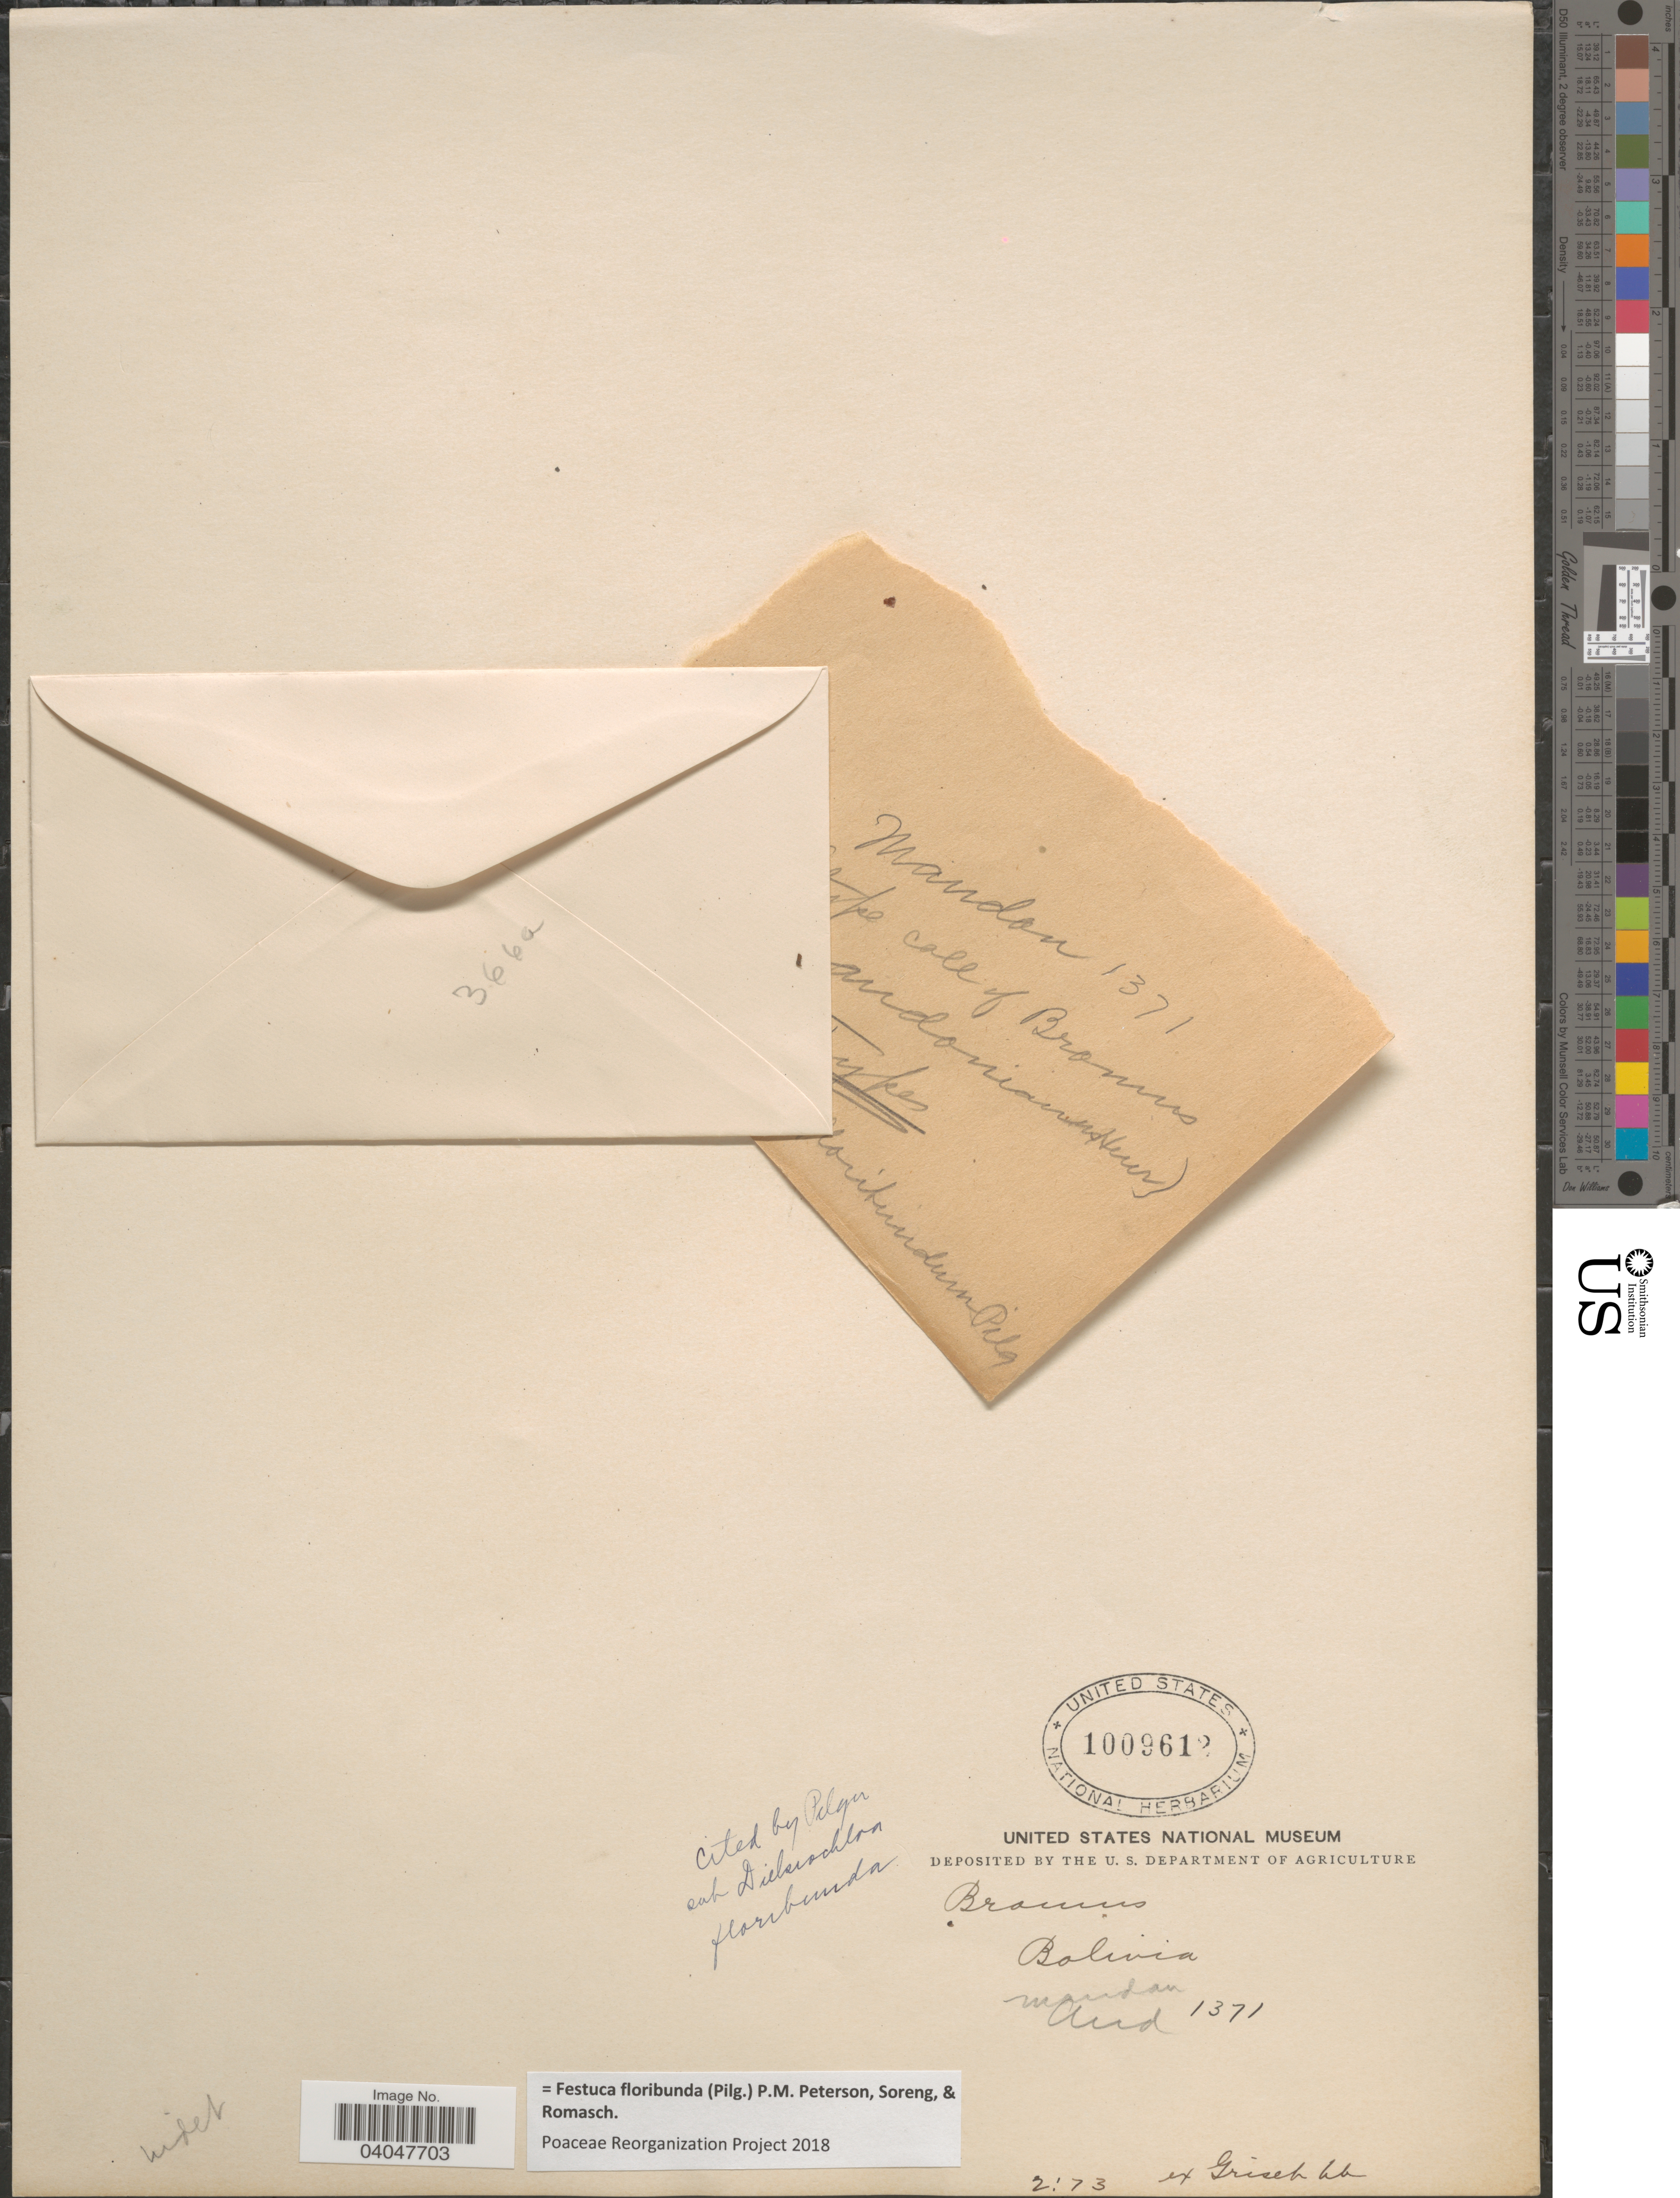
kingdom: Plantae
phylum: Tracheophyta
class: Liliopsida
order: Poales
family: Poaceae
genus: Festuca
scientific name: Festuca floribunda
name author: (Pilg.) P.M. Peterson et al.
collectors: Mandan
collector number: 1371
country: Bolivia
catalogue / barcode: US 1009612